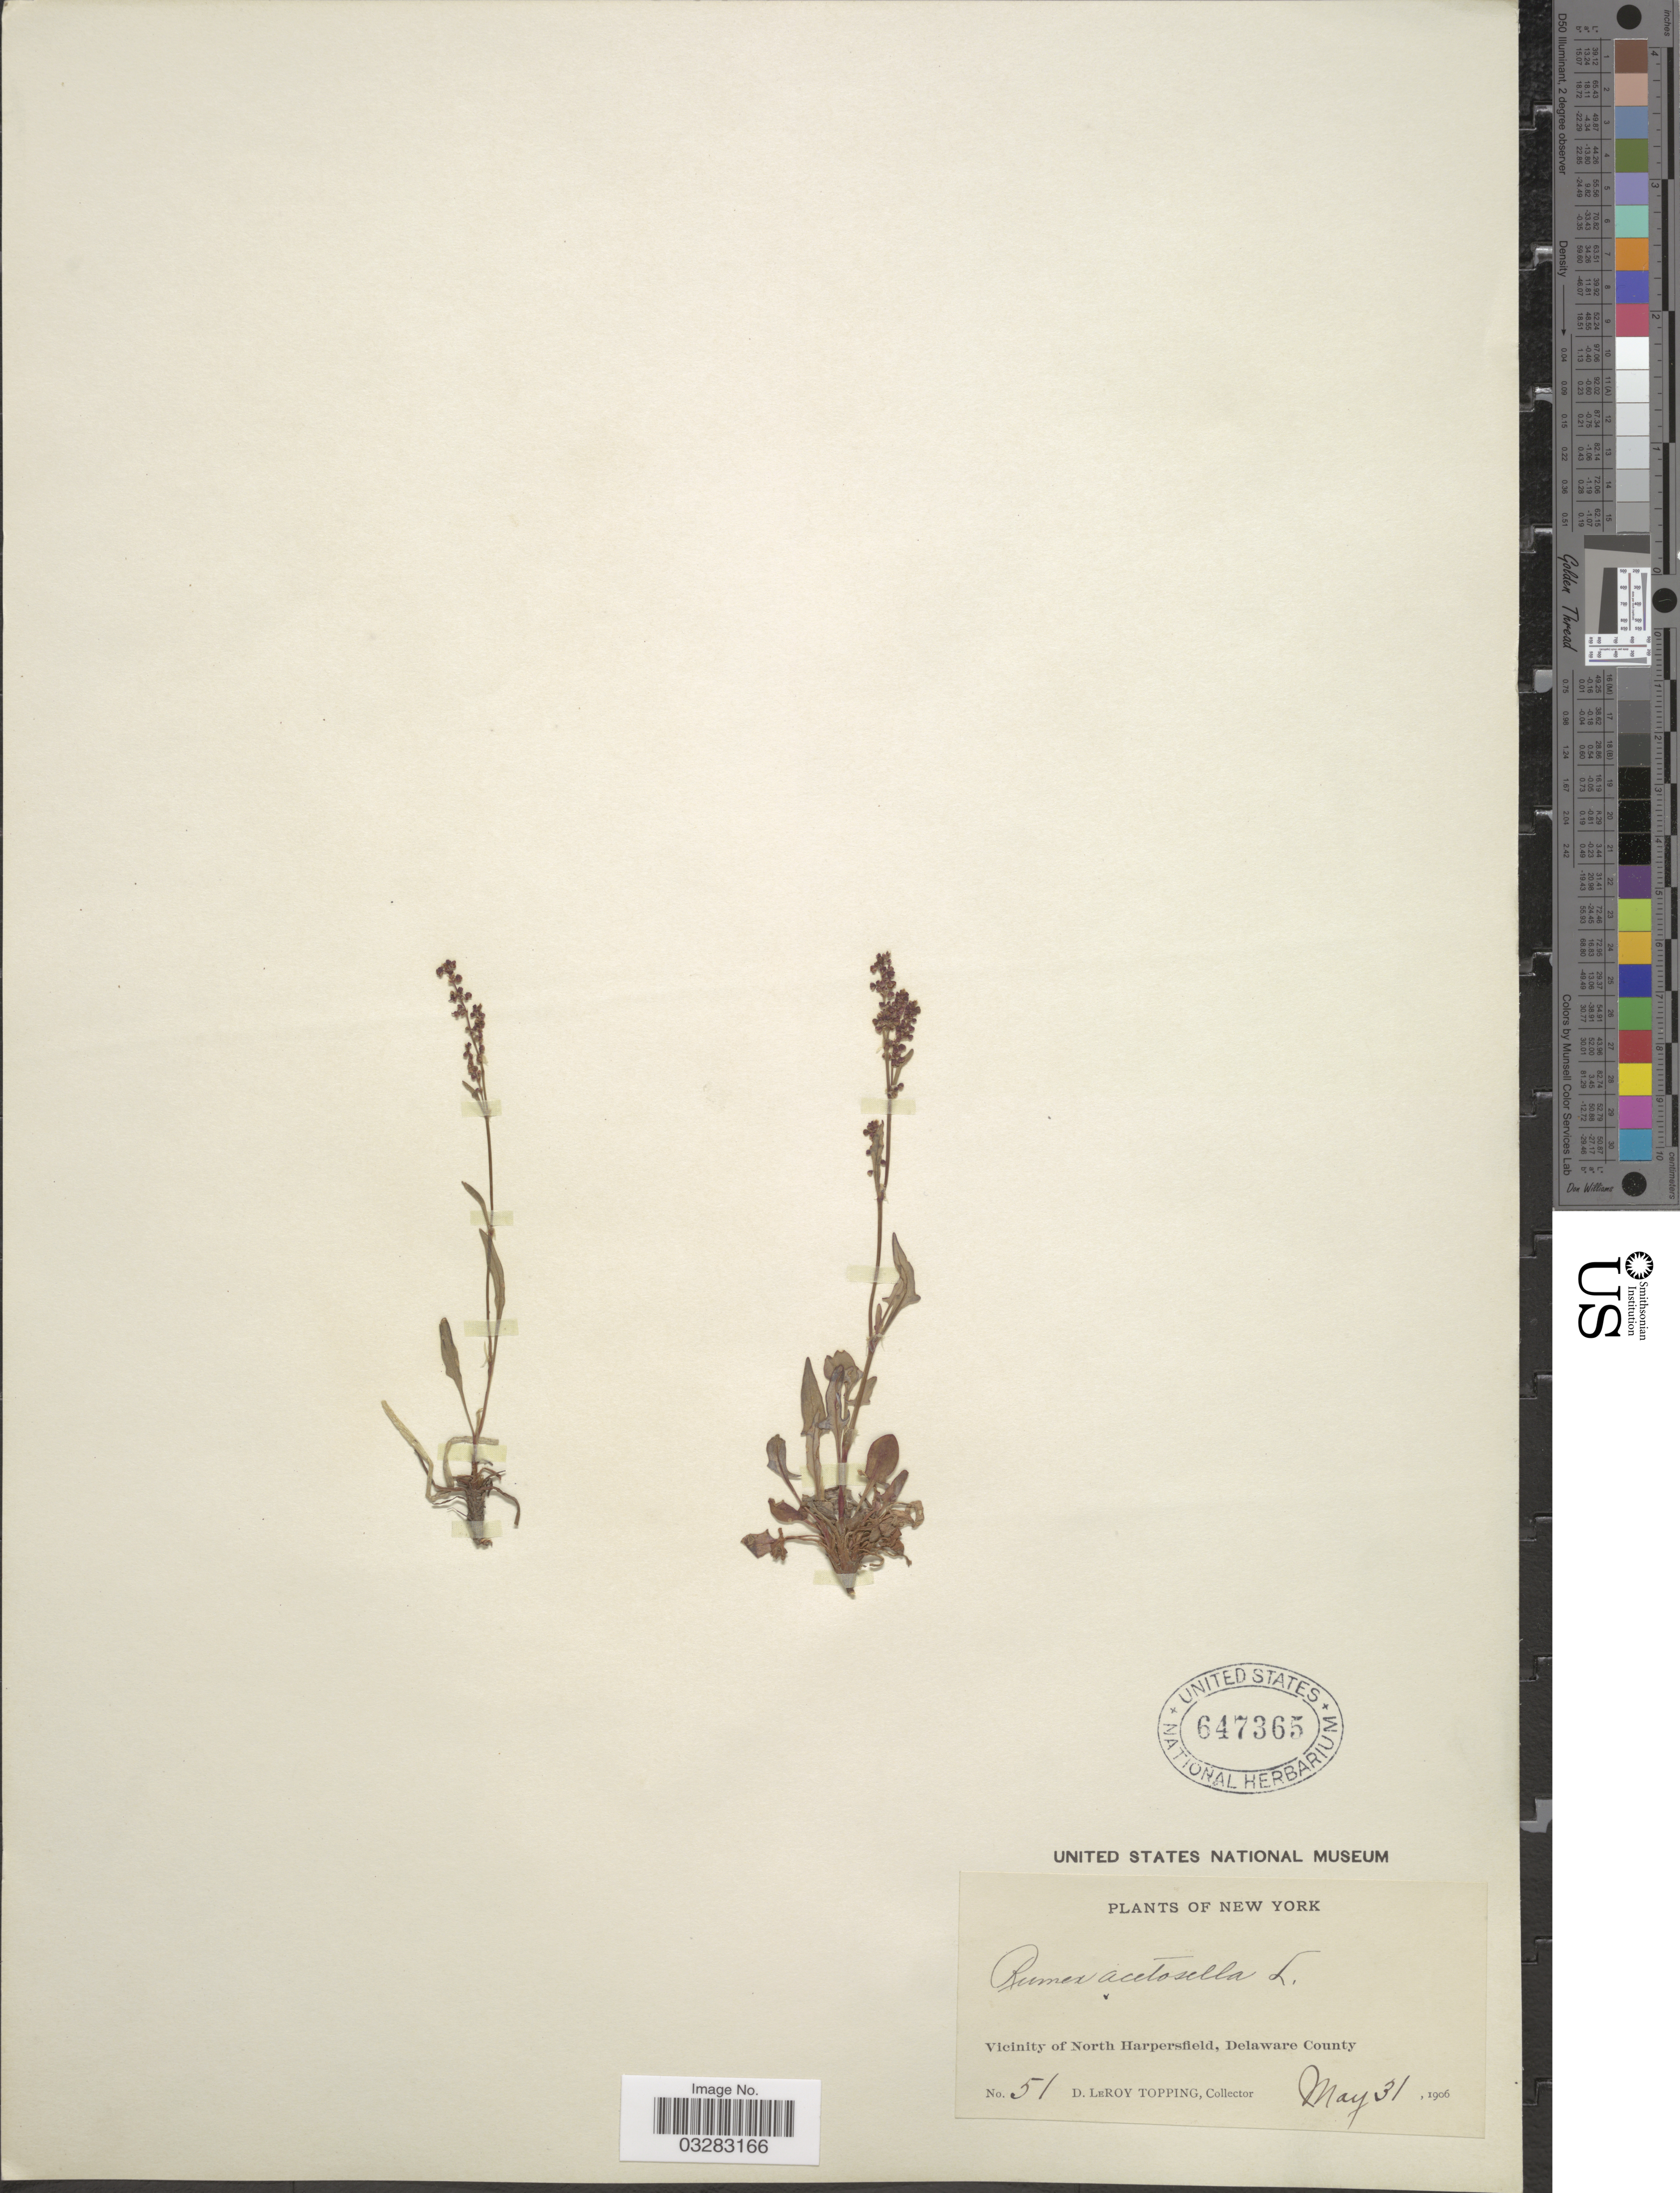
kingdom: Plantae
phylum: Tracheophyta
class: Magnoliopsida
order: Caryophyllales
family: Polygonaceae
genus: Rumex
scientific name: Rumex acetosella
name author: L.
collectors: D. L. Topping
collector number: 51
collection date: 1906-05-31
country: United States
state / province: New York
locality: Vicinity of North Harpersfield, Delaware County.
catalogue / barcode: US 647365